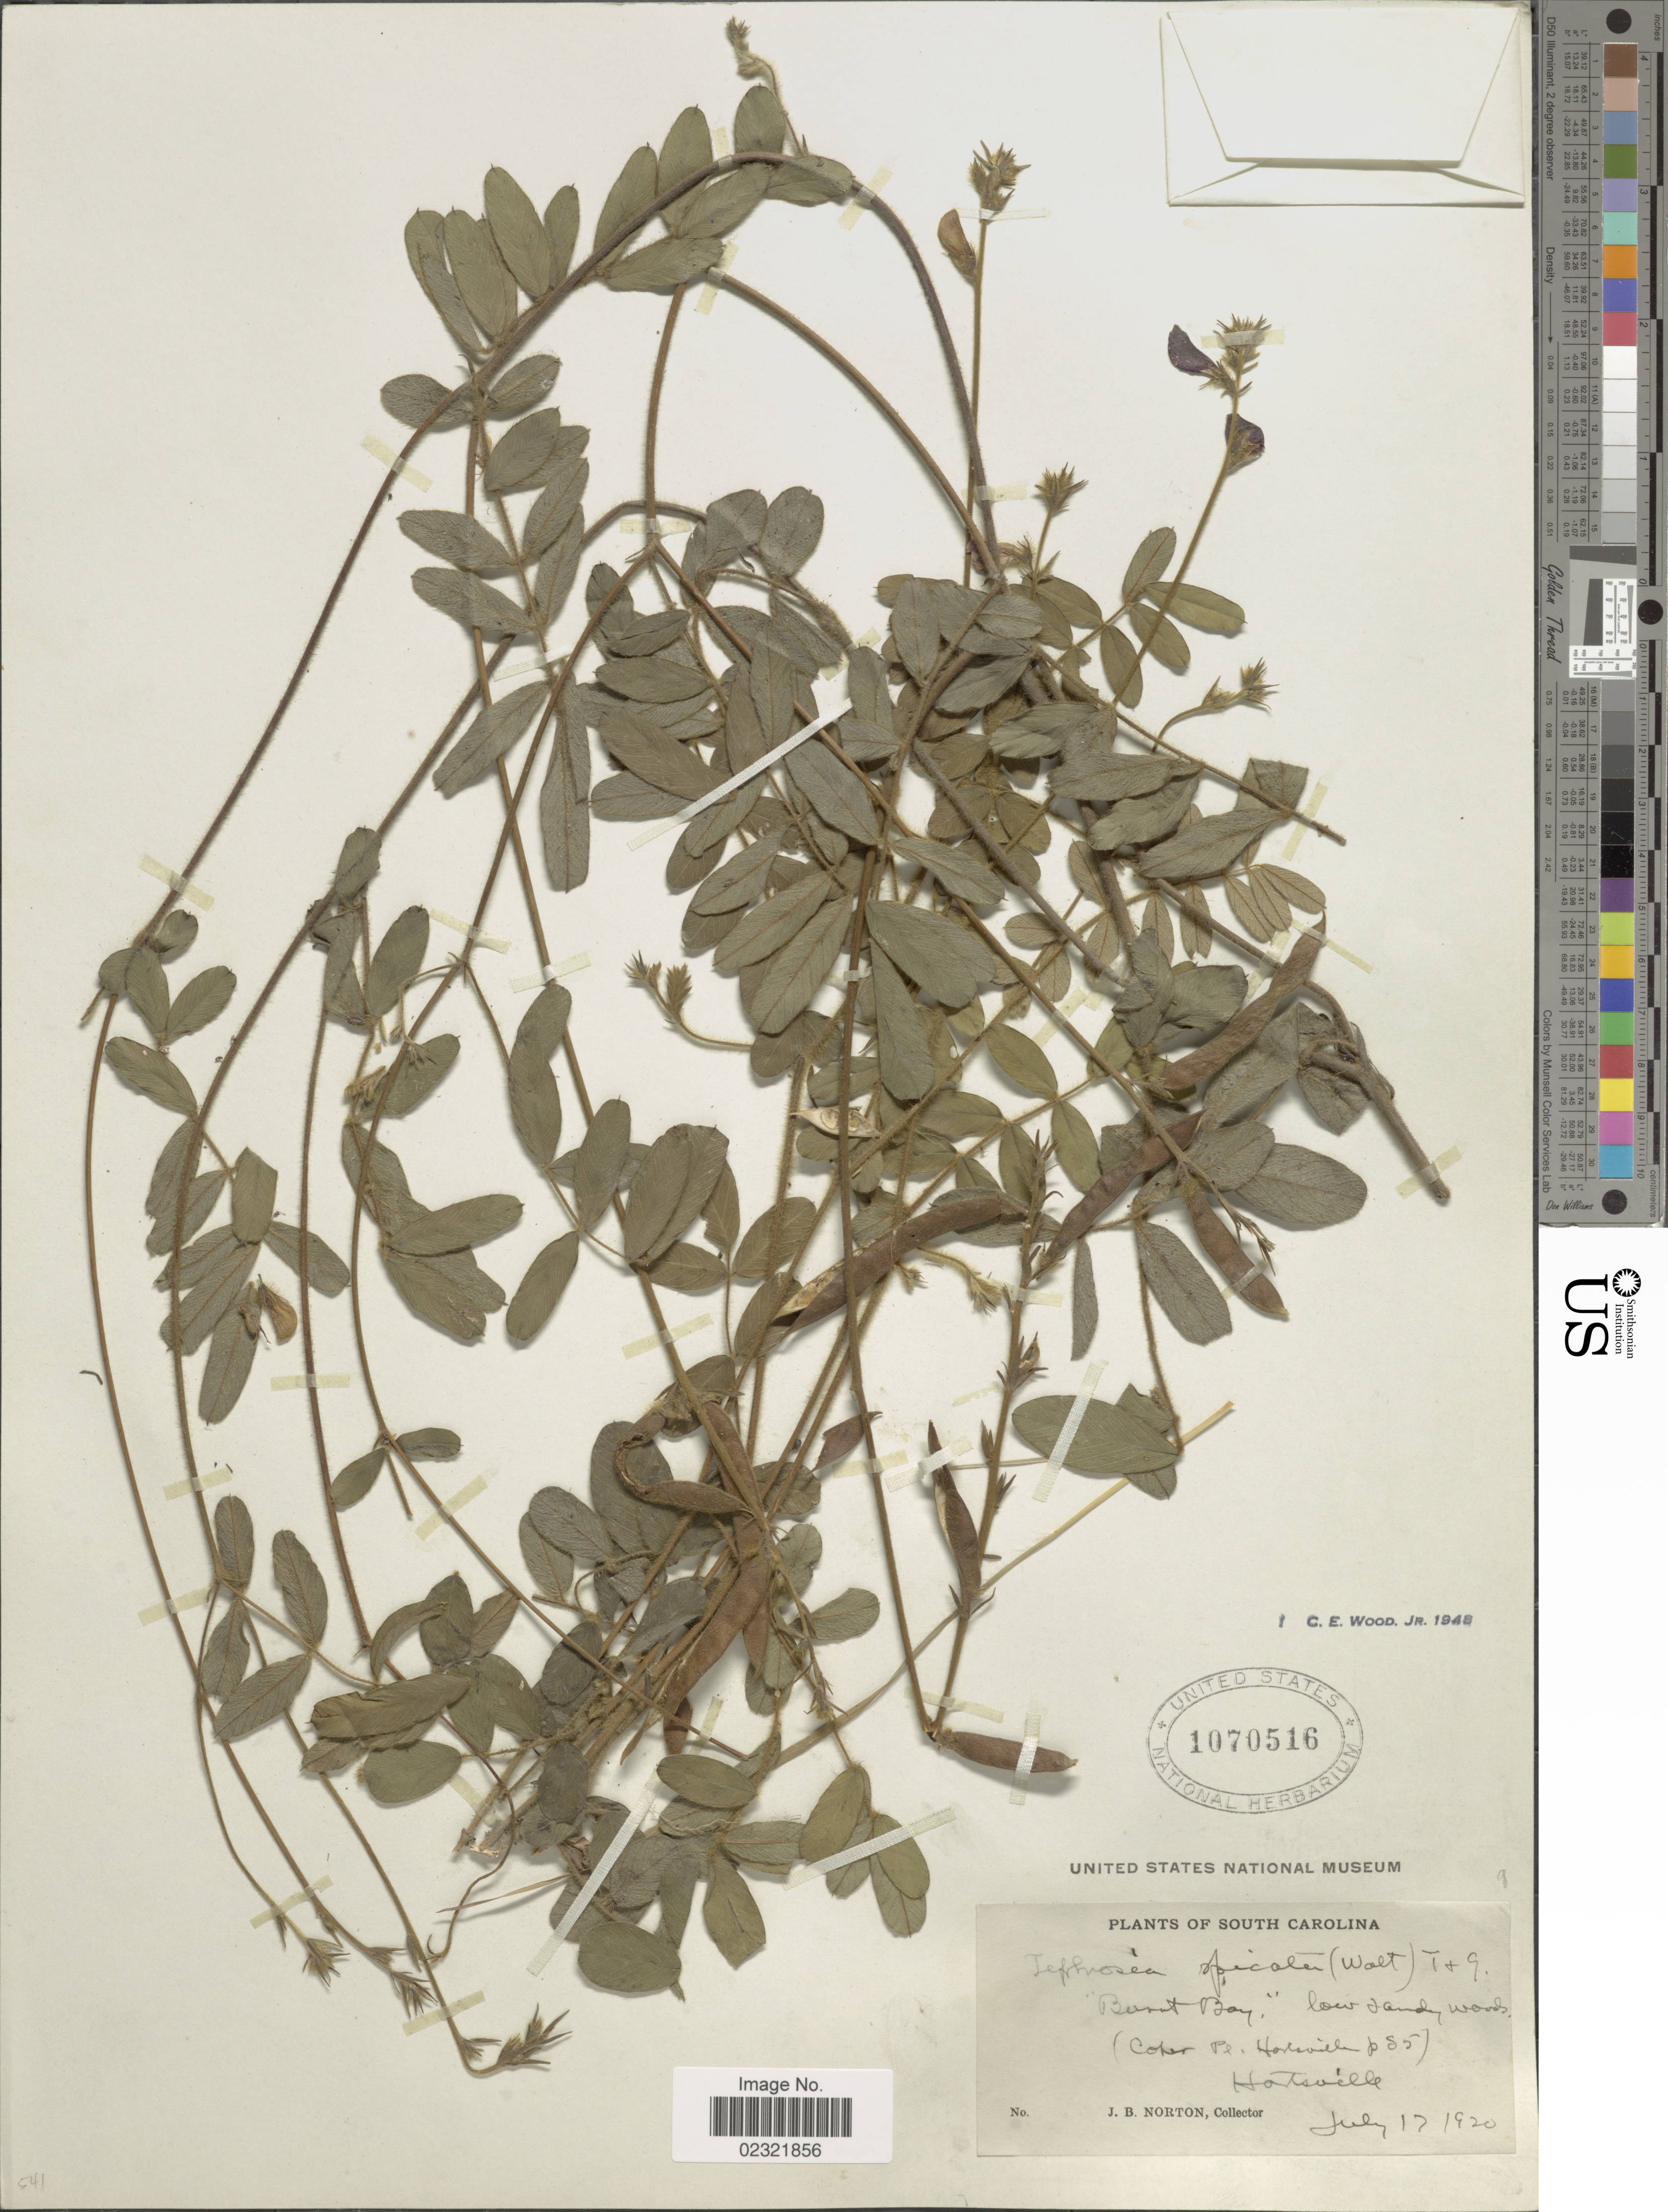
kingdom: Plantae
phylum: Tracheophyta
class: Magnoliopsida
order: Fabales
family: Fabaceae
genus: Tephrosia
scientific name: Tephrosia spicata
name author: (Walter) Torr. & A. Gray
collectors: J. B. Norton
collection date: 1920-07-17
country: United States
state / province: South Carolina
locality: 'Burat Bay', low sandy woods, Hatsville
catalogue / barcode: US 1070516